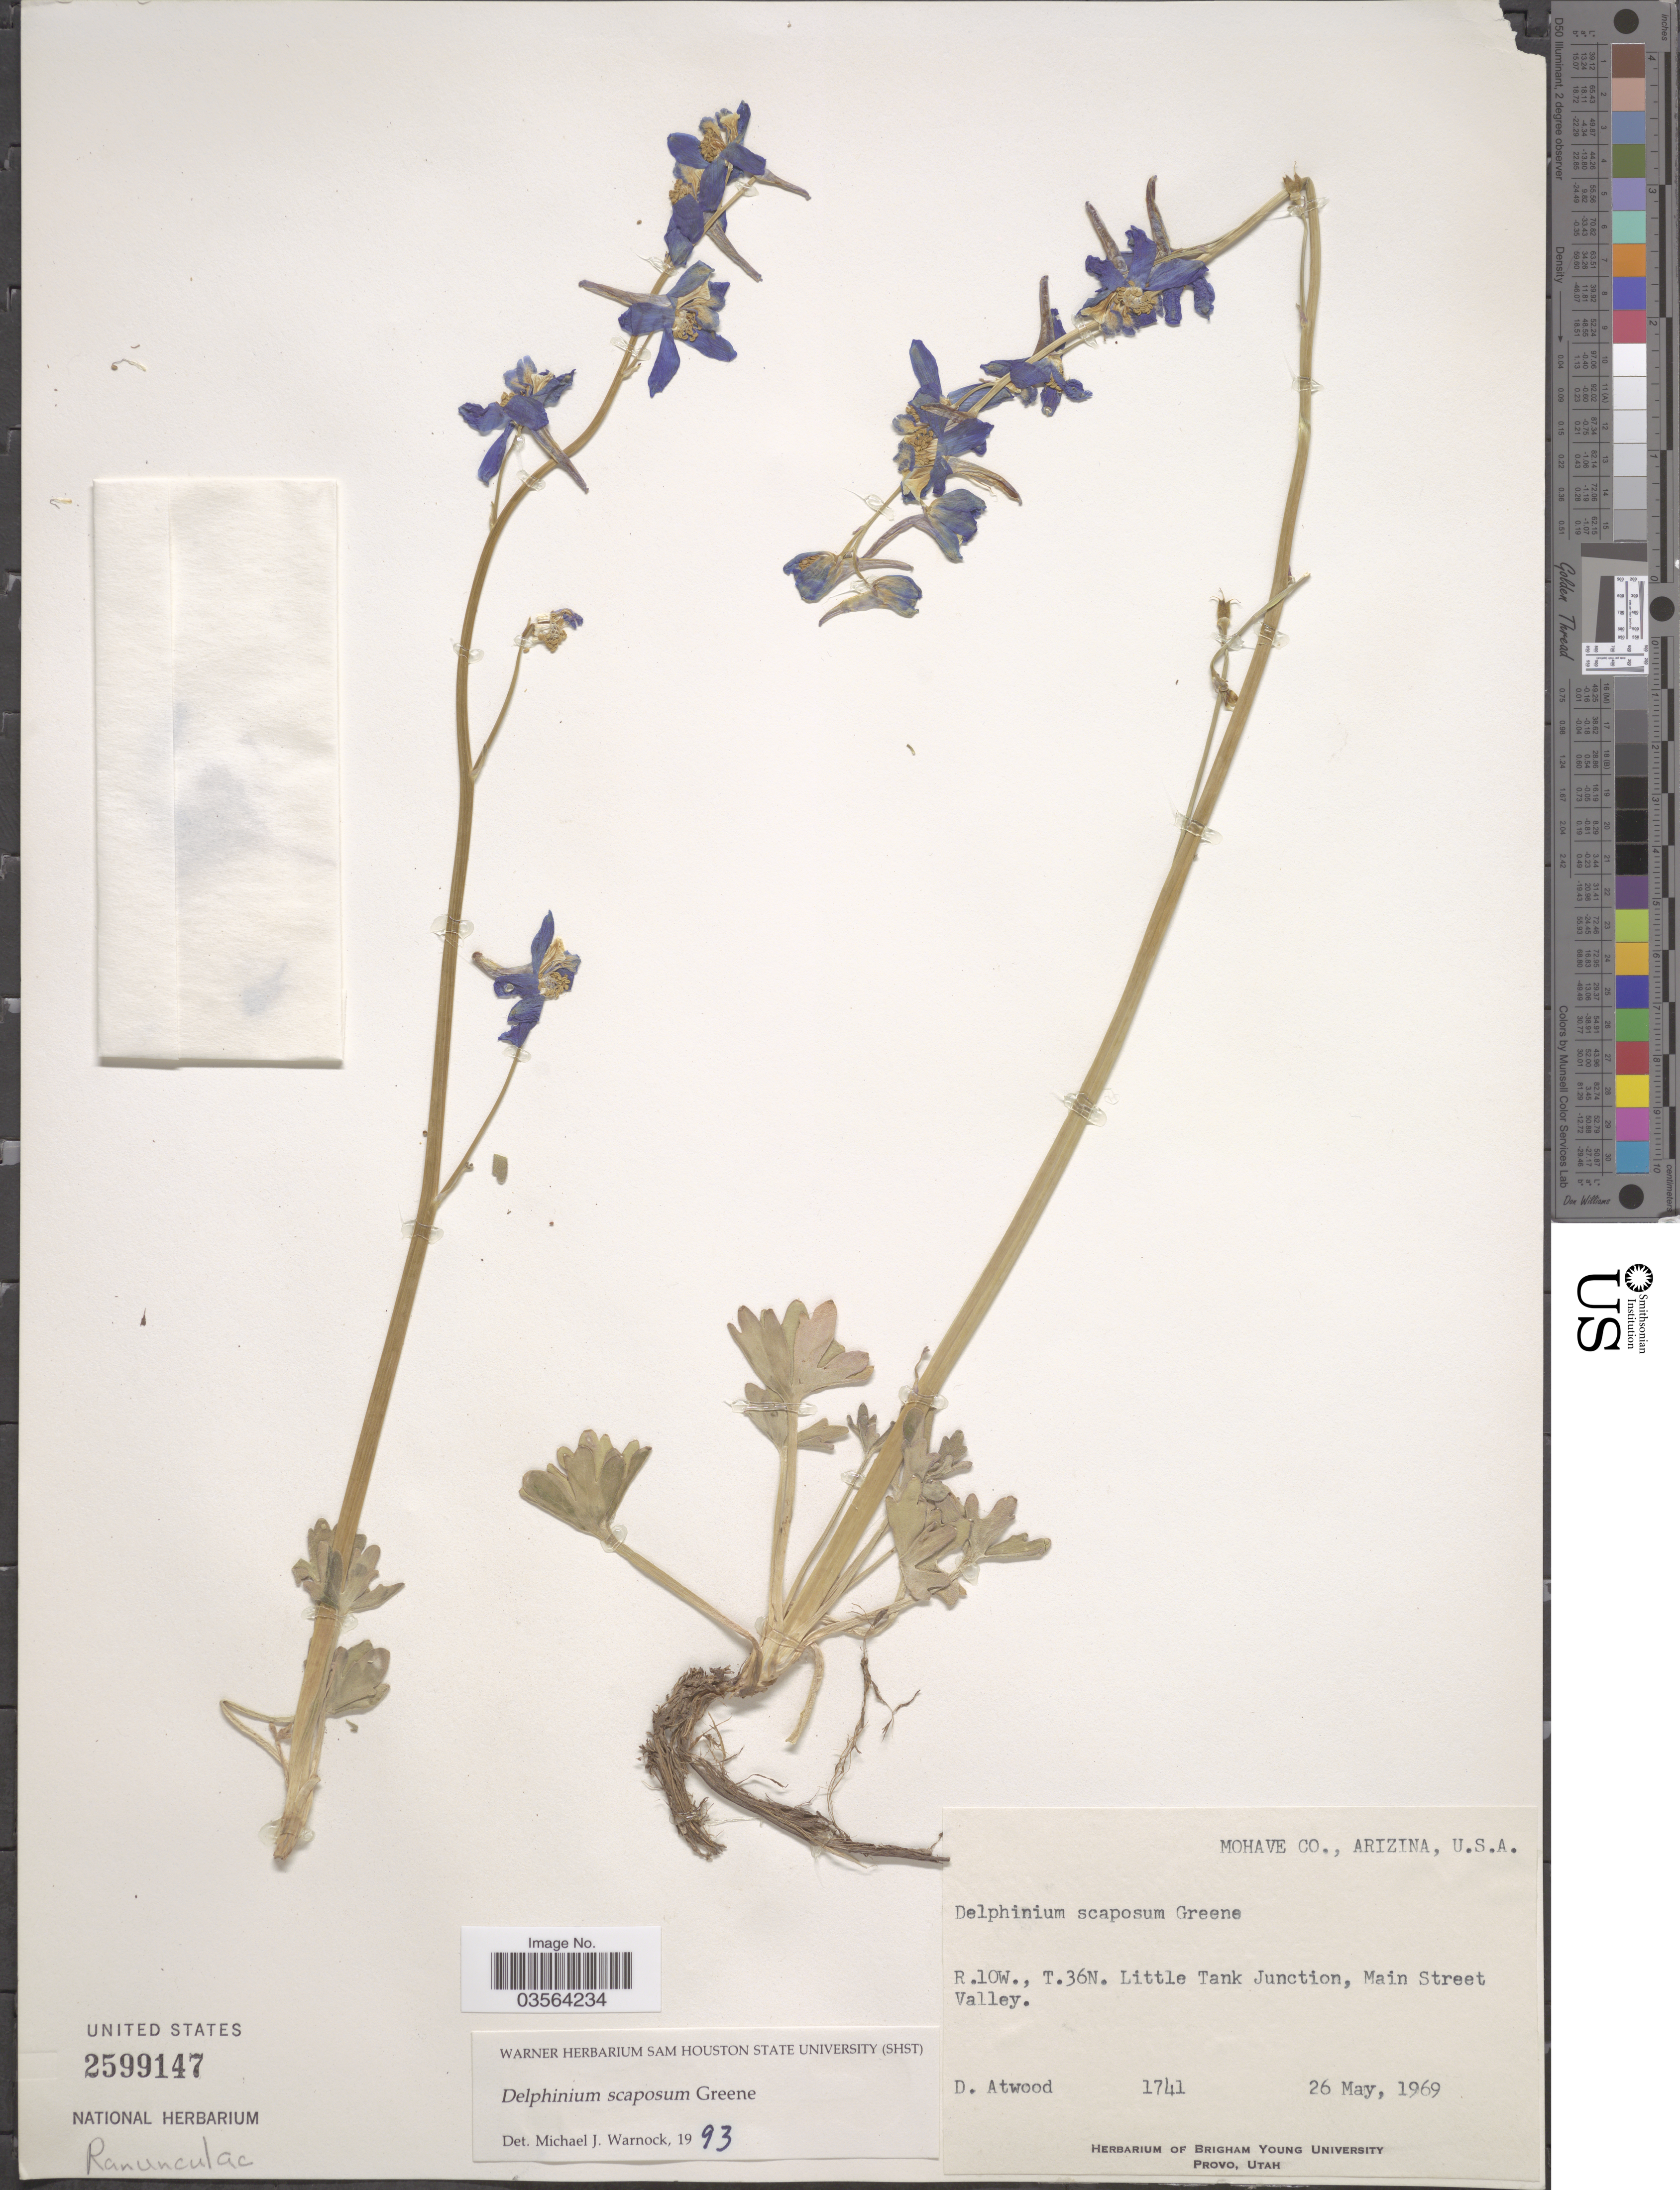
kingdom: Plantae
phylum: Tracheophyta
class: Magnoliopsida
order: Ranunculales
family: Ranunculaceae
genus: Delphinium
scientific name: Delphinium scaposum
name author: Greene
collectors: D. Atwood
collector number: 1741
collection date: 1969-05-26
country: United States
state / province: Arizona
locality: Mohave Co. R. 10W., T. 36N. Little Tank Junction, Main Street Valley.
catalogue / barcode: US 2599147